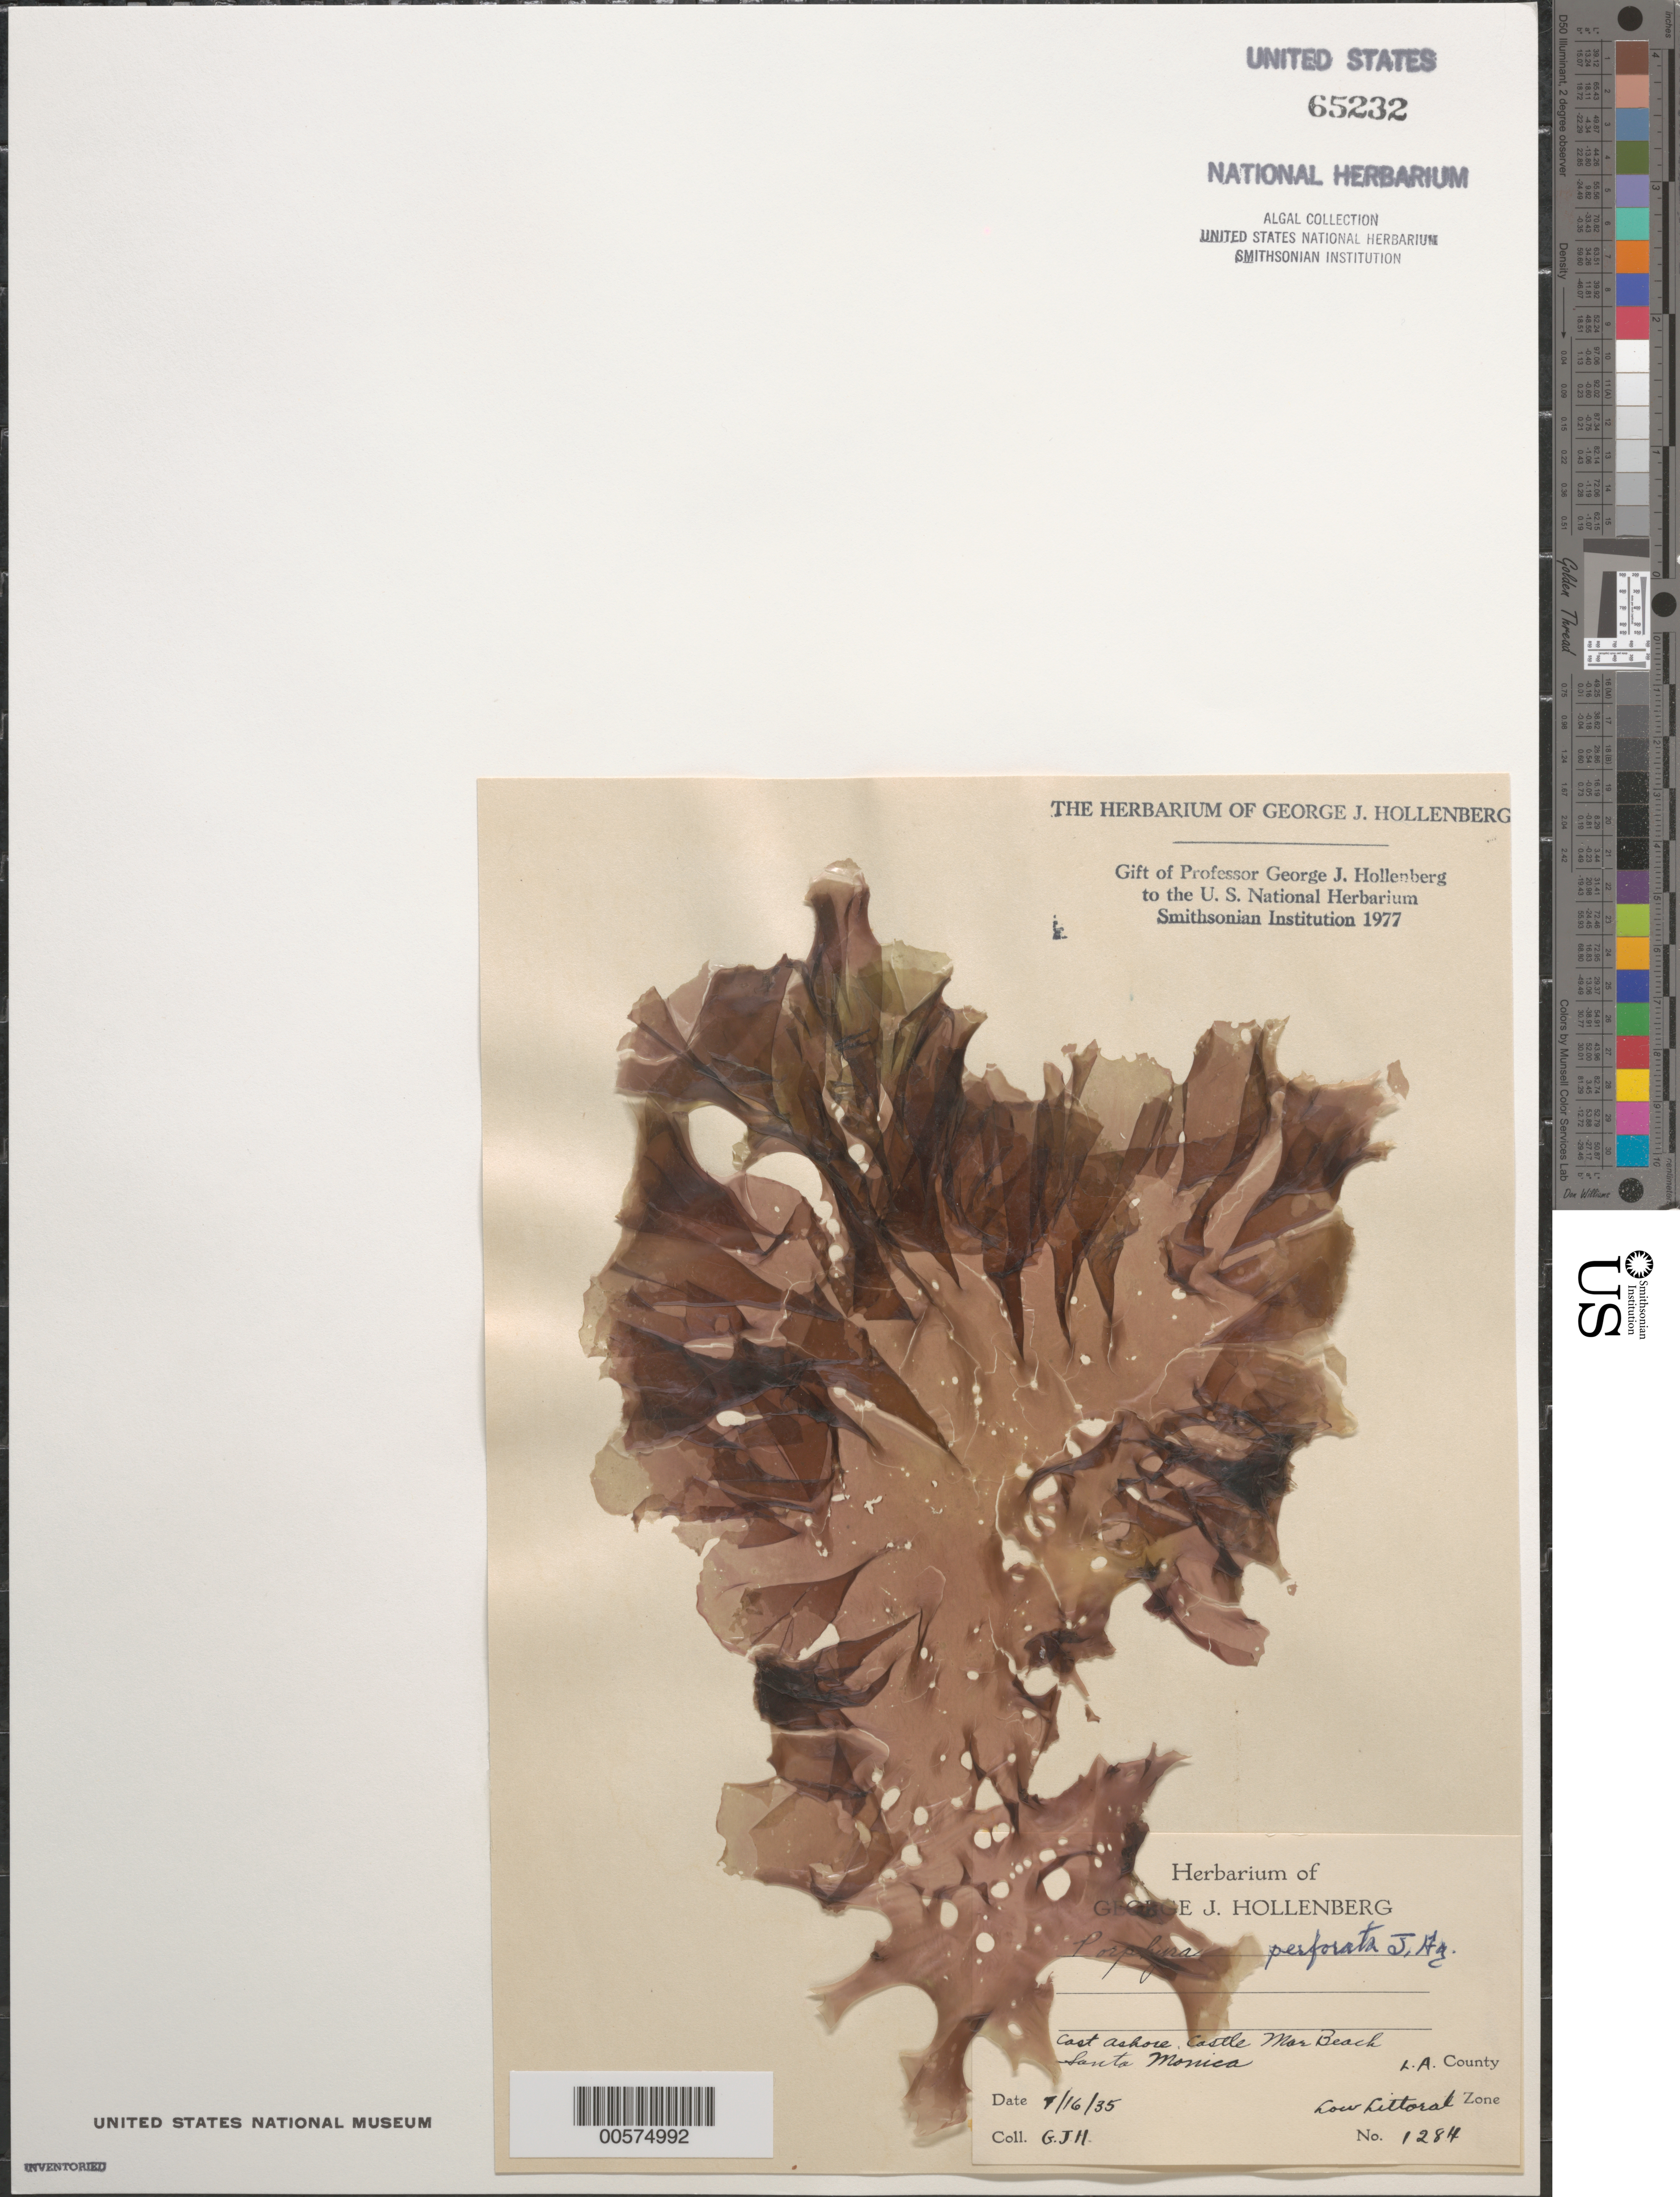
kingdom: Plantae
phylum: Rhodophyta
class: Bangiophyceae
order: Bangiales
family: Bangiaceae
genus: Pyropia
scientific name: Pyropia perforata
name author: (J. Agardh) S.C. Lindstrom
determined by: Algae name updating Project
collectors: G. Hollenberg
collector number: GJH 1284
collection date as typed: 16 Jul 1935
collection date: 1935-07-16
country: United States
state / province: California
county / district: Los Angeles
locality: Castle Mar Beach, Santa Monica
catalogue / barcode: US 65232